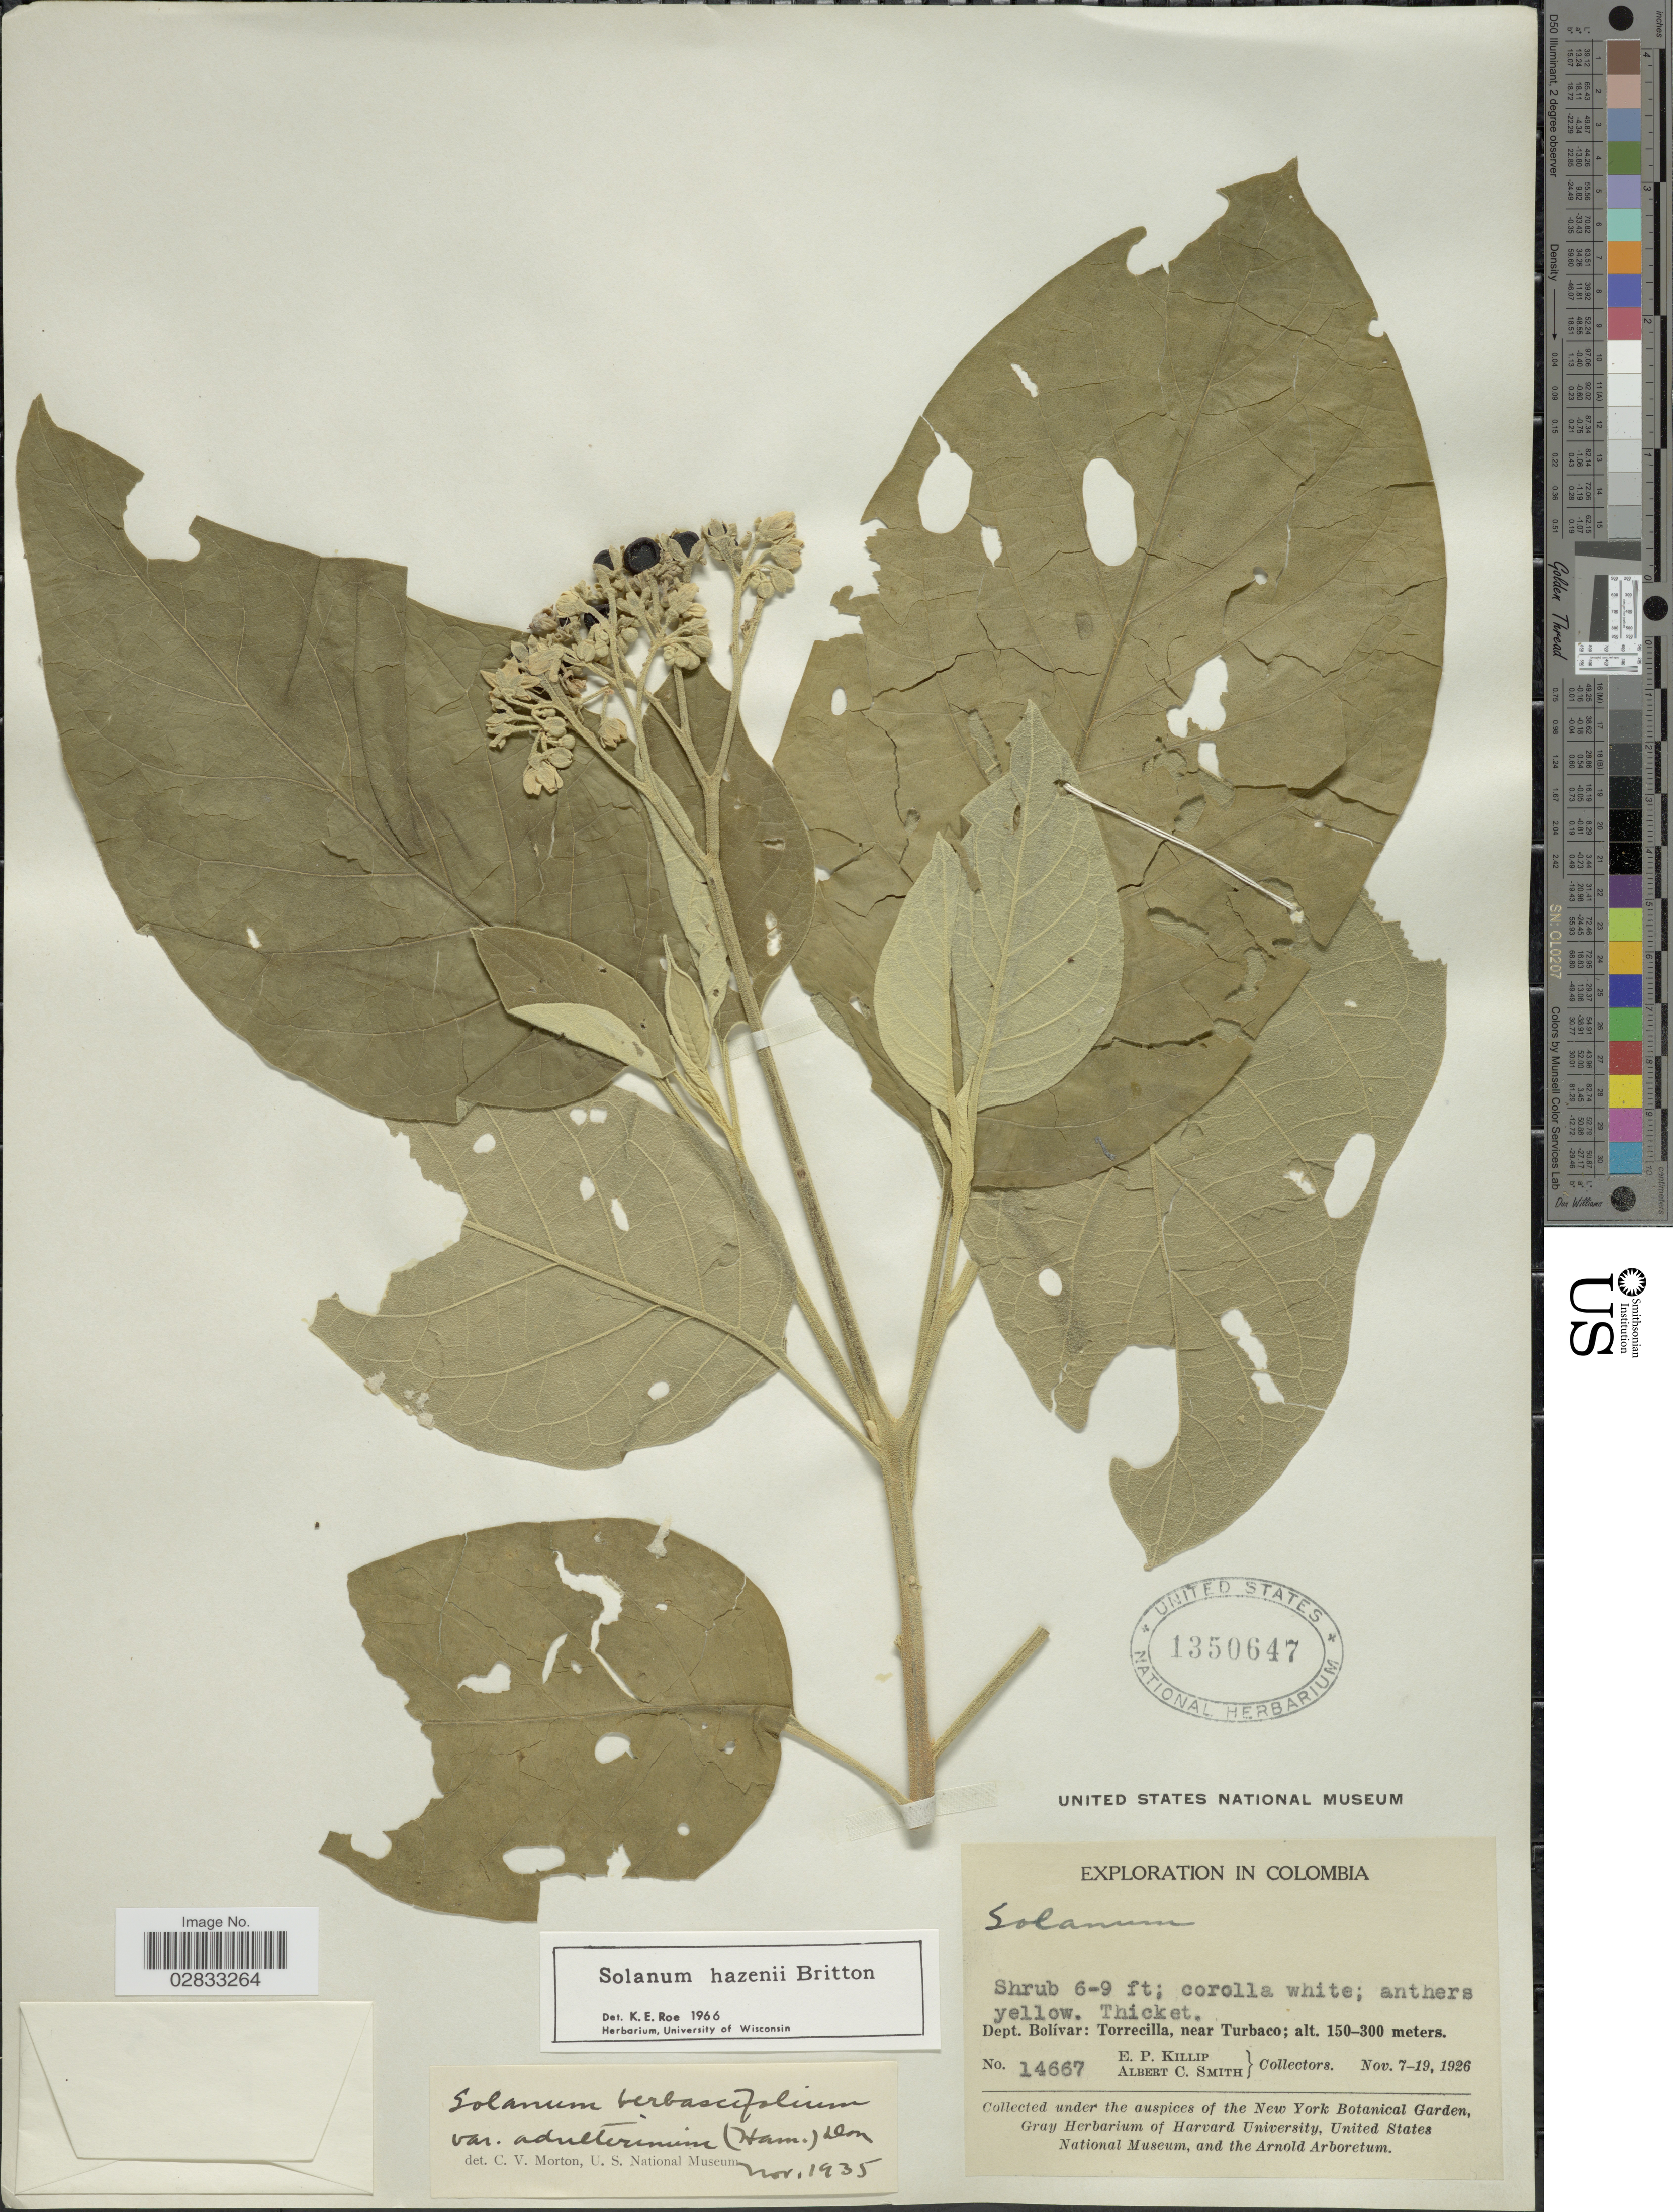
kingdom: Plantae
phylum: Tracheophyta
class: Magnoliopsida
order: Solanales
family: Solanaceae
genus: Solanum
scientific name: Solanum hazenii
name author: Britton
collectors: E. P. Killip & A. C. Smith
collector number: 14667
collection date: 1926-11-07/1926-11-19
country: Colombia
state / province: Bolívar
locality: Dept. Bolívar: Torrecilla, near Turbaco.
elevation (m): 150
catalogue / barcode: US 1350647